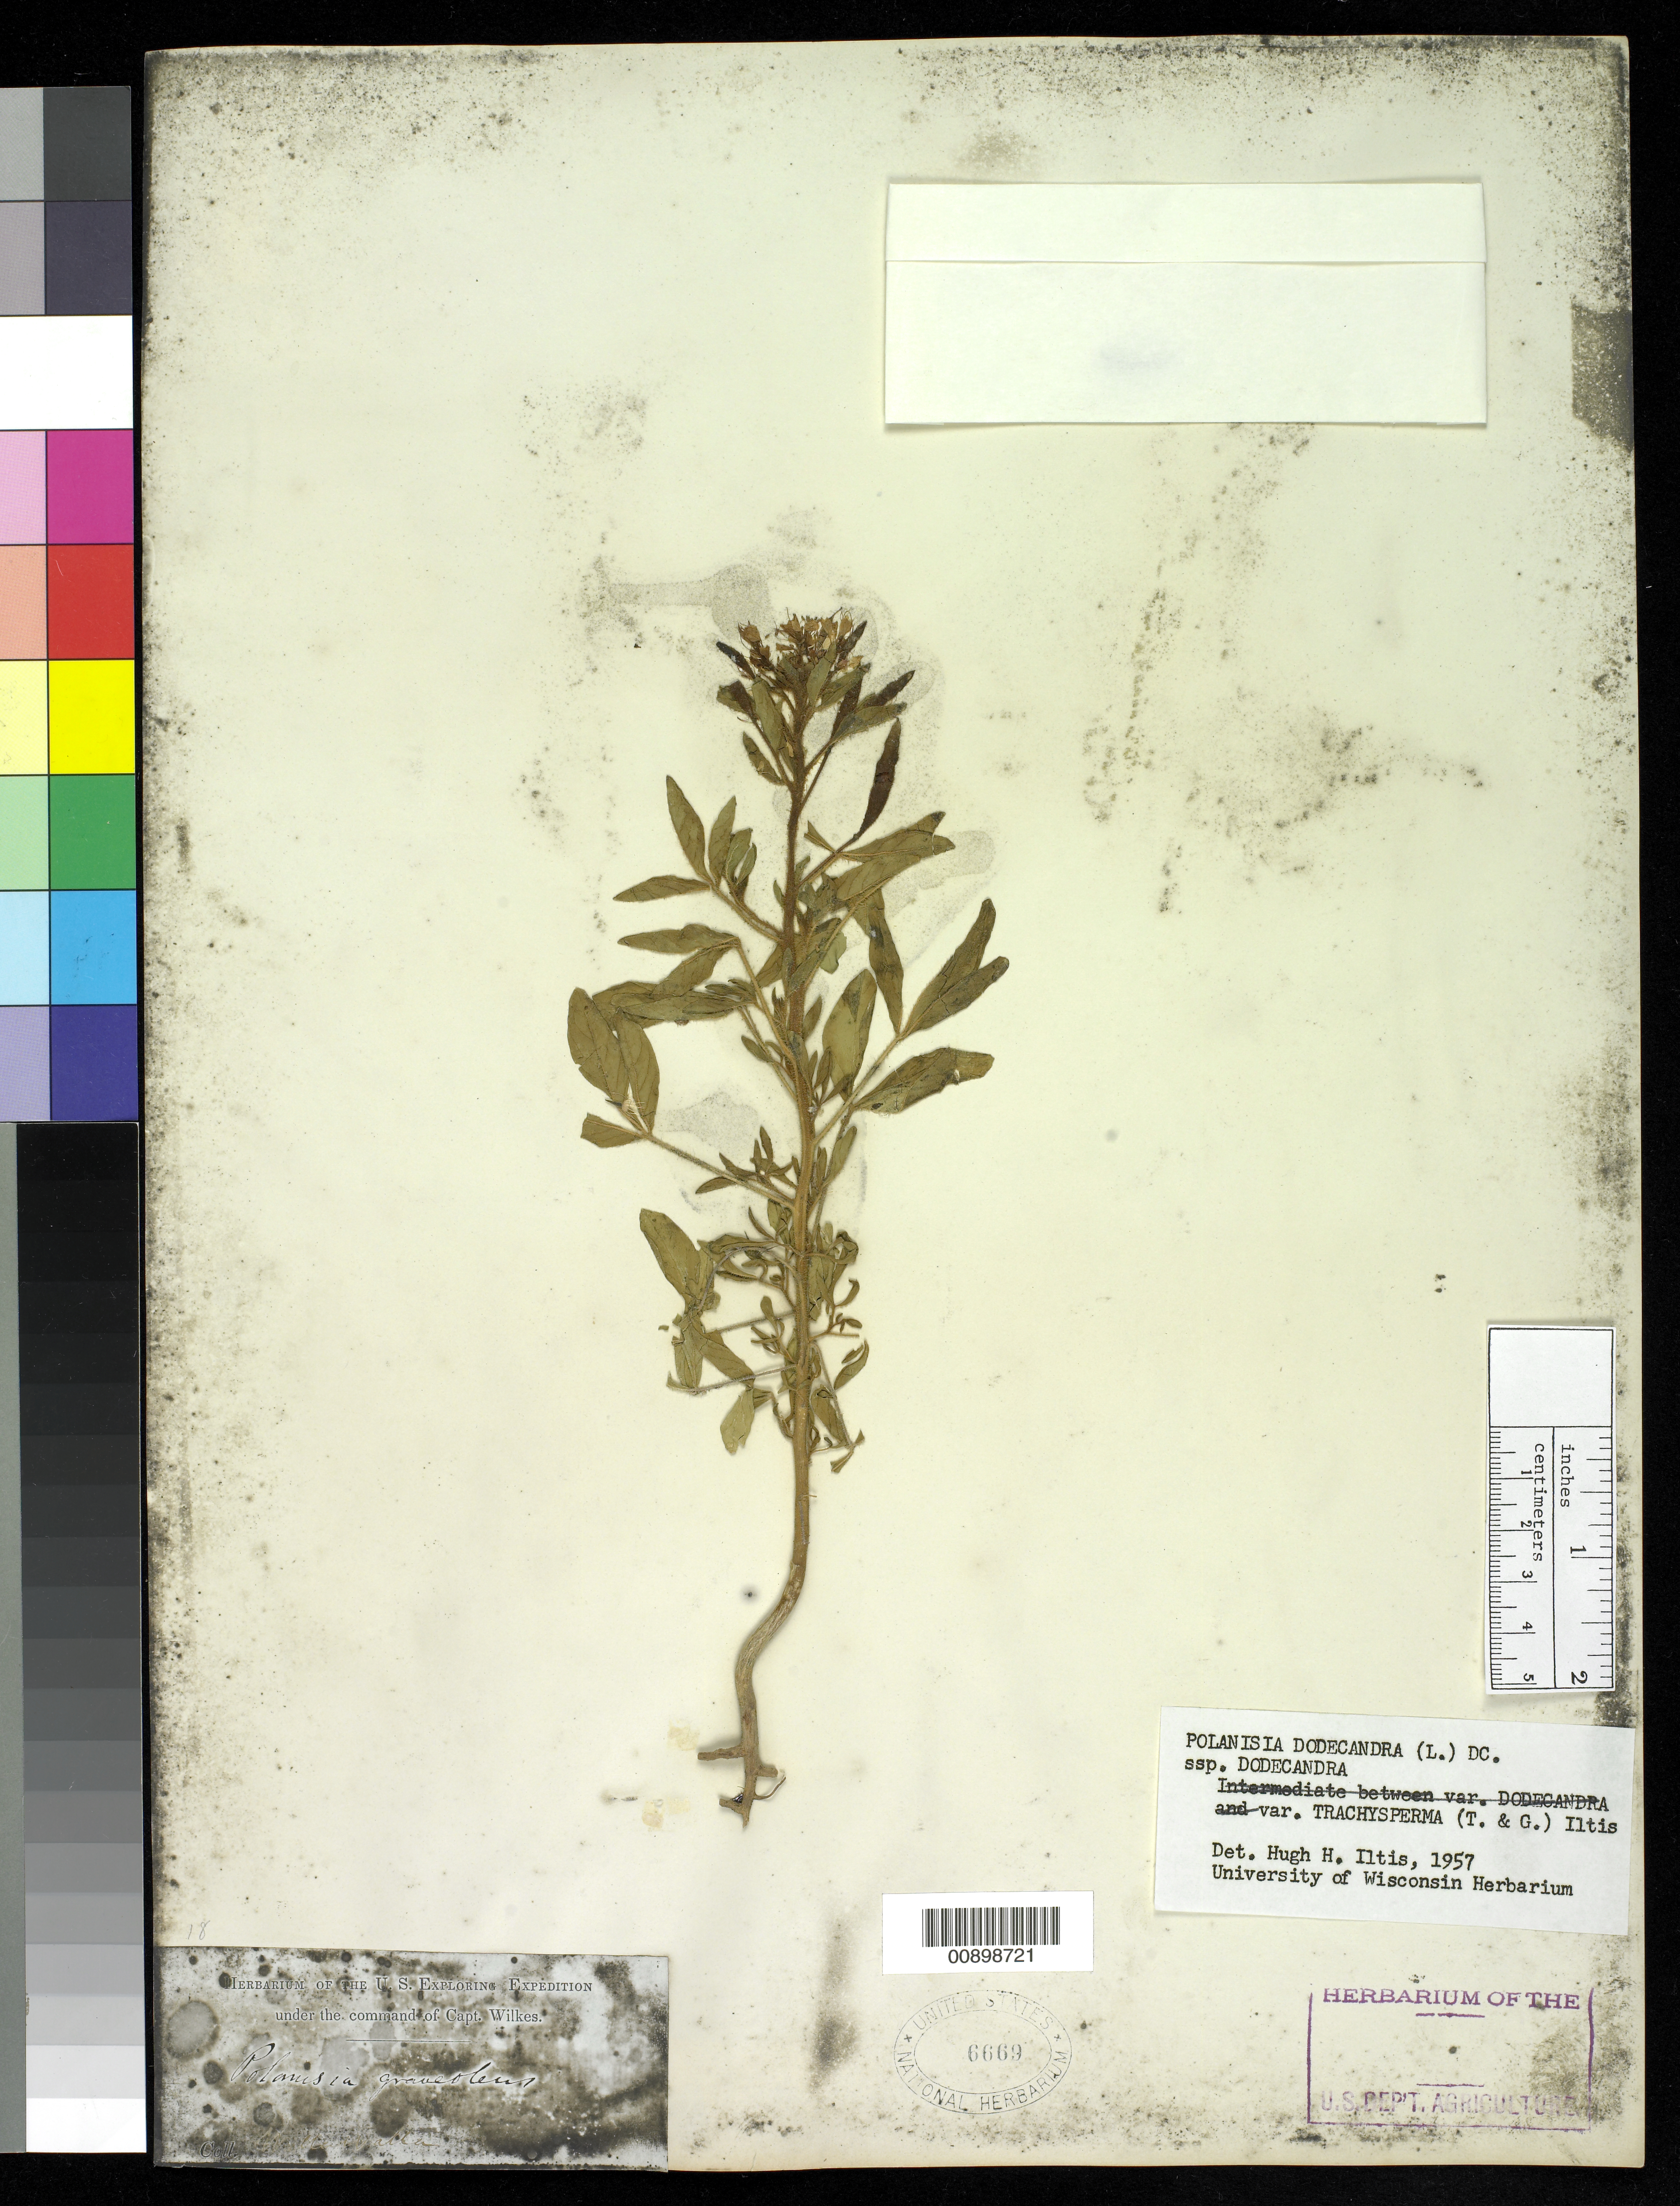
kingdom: Plantae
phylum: Tracheophyta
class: Magnoliopsida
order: Brassicales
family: Cleomaceae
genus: Polanisia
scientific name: Polanisia trachysperma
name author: Torr. & A. Gray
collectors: Wilkes Explor. Exped.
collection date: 1838/1842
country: United States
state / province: Washington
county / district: Walla Walla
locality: Walla Walla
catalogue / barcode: US 6669